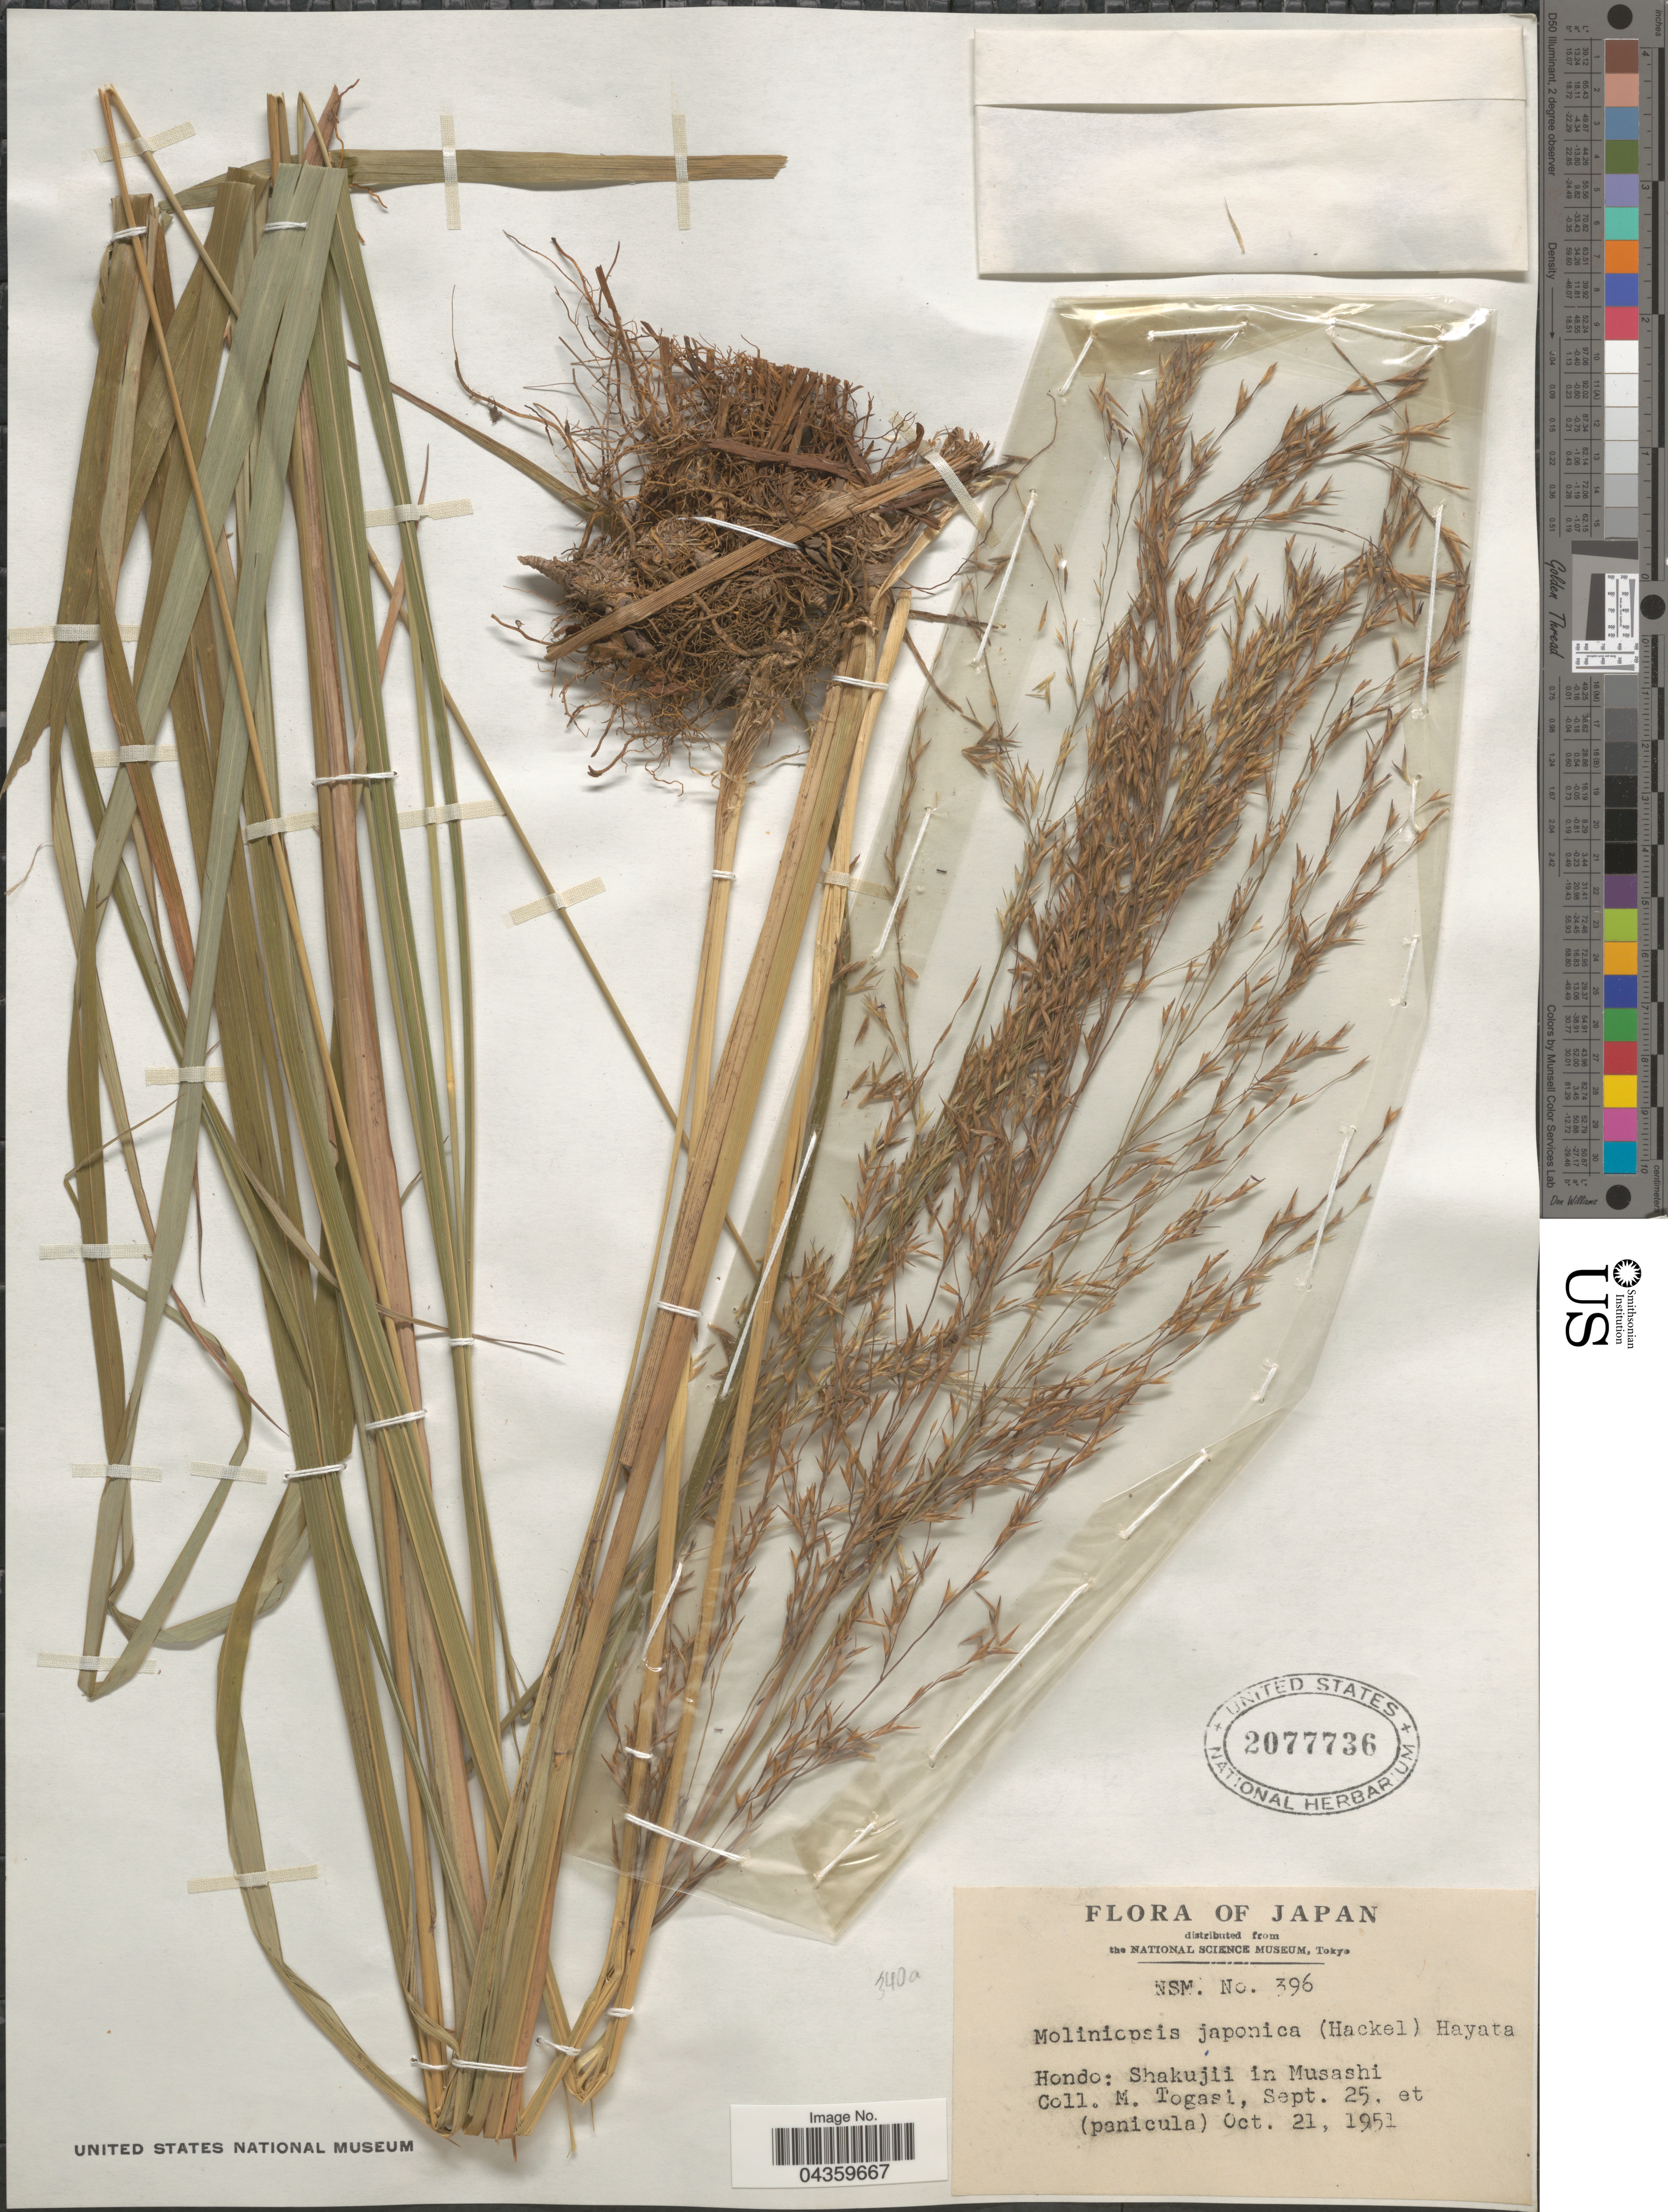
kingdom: Plantae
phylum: Tracheophyta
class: Liliopsida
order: Poales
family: Poaceae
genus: Molinia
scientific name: Molinia japonica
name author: Hack.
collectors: M. Togasi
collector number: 396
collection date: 1951-09-25/1951-10-21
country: Japan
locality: Hondo: Shakujii in Musashi.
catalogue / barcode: US 2077736